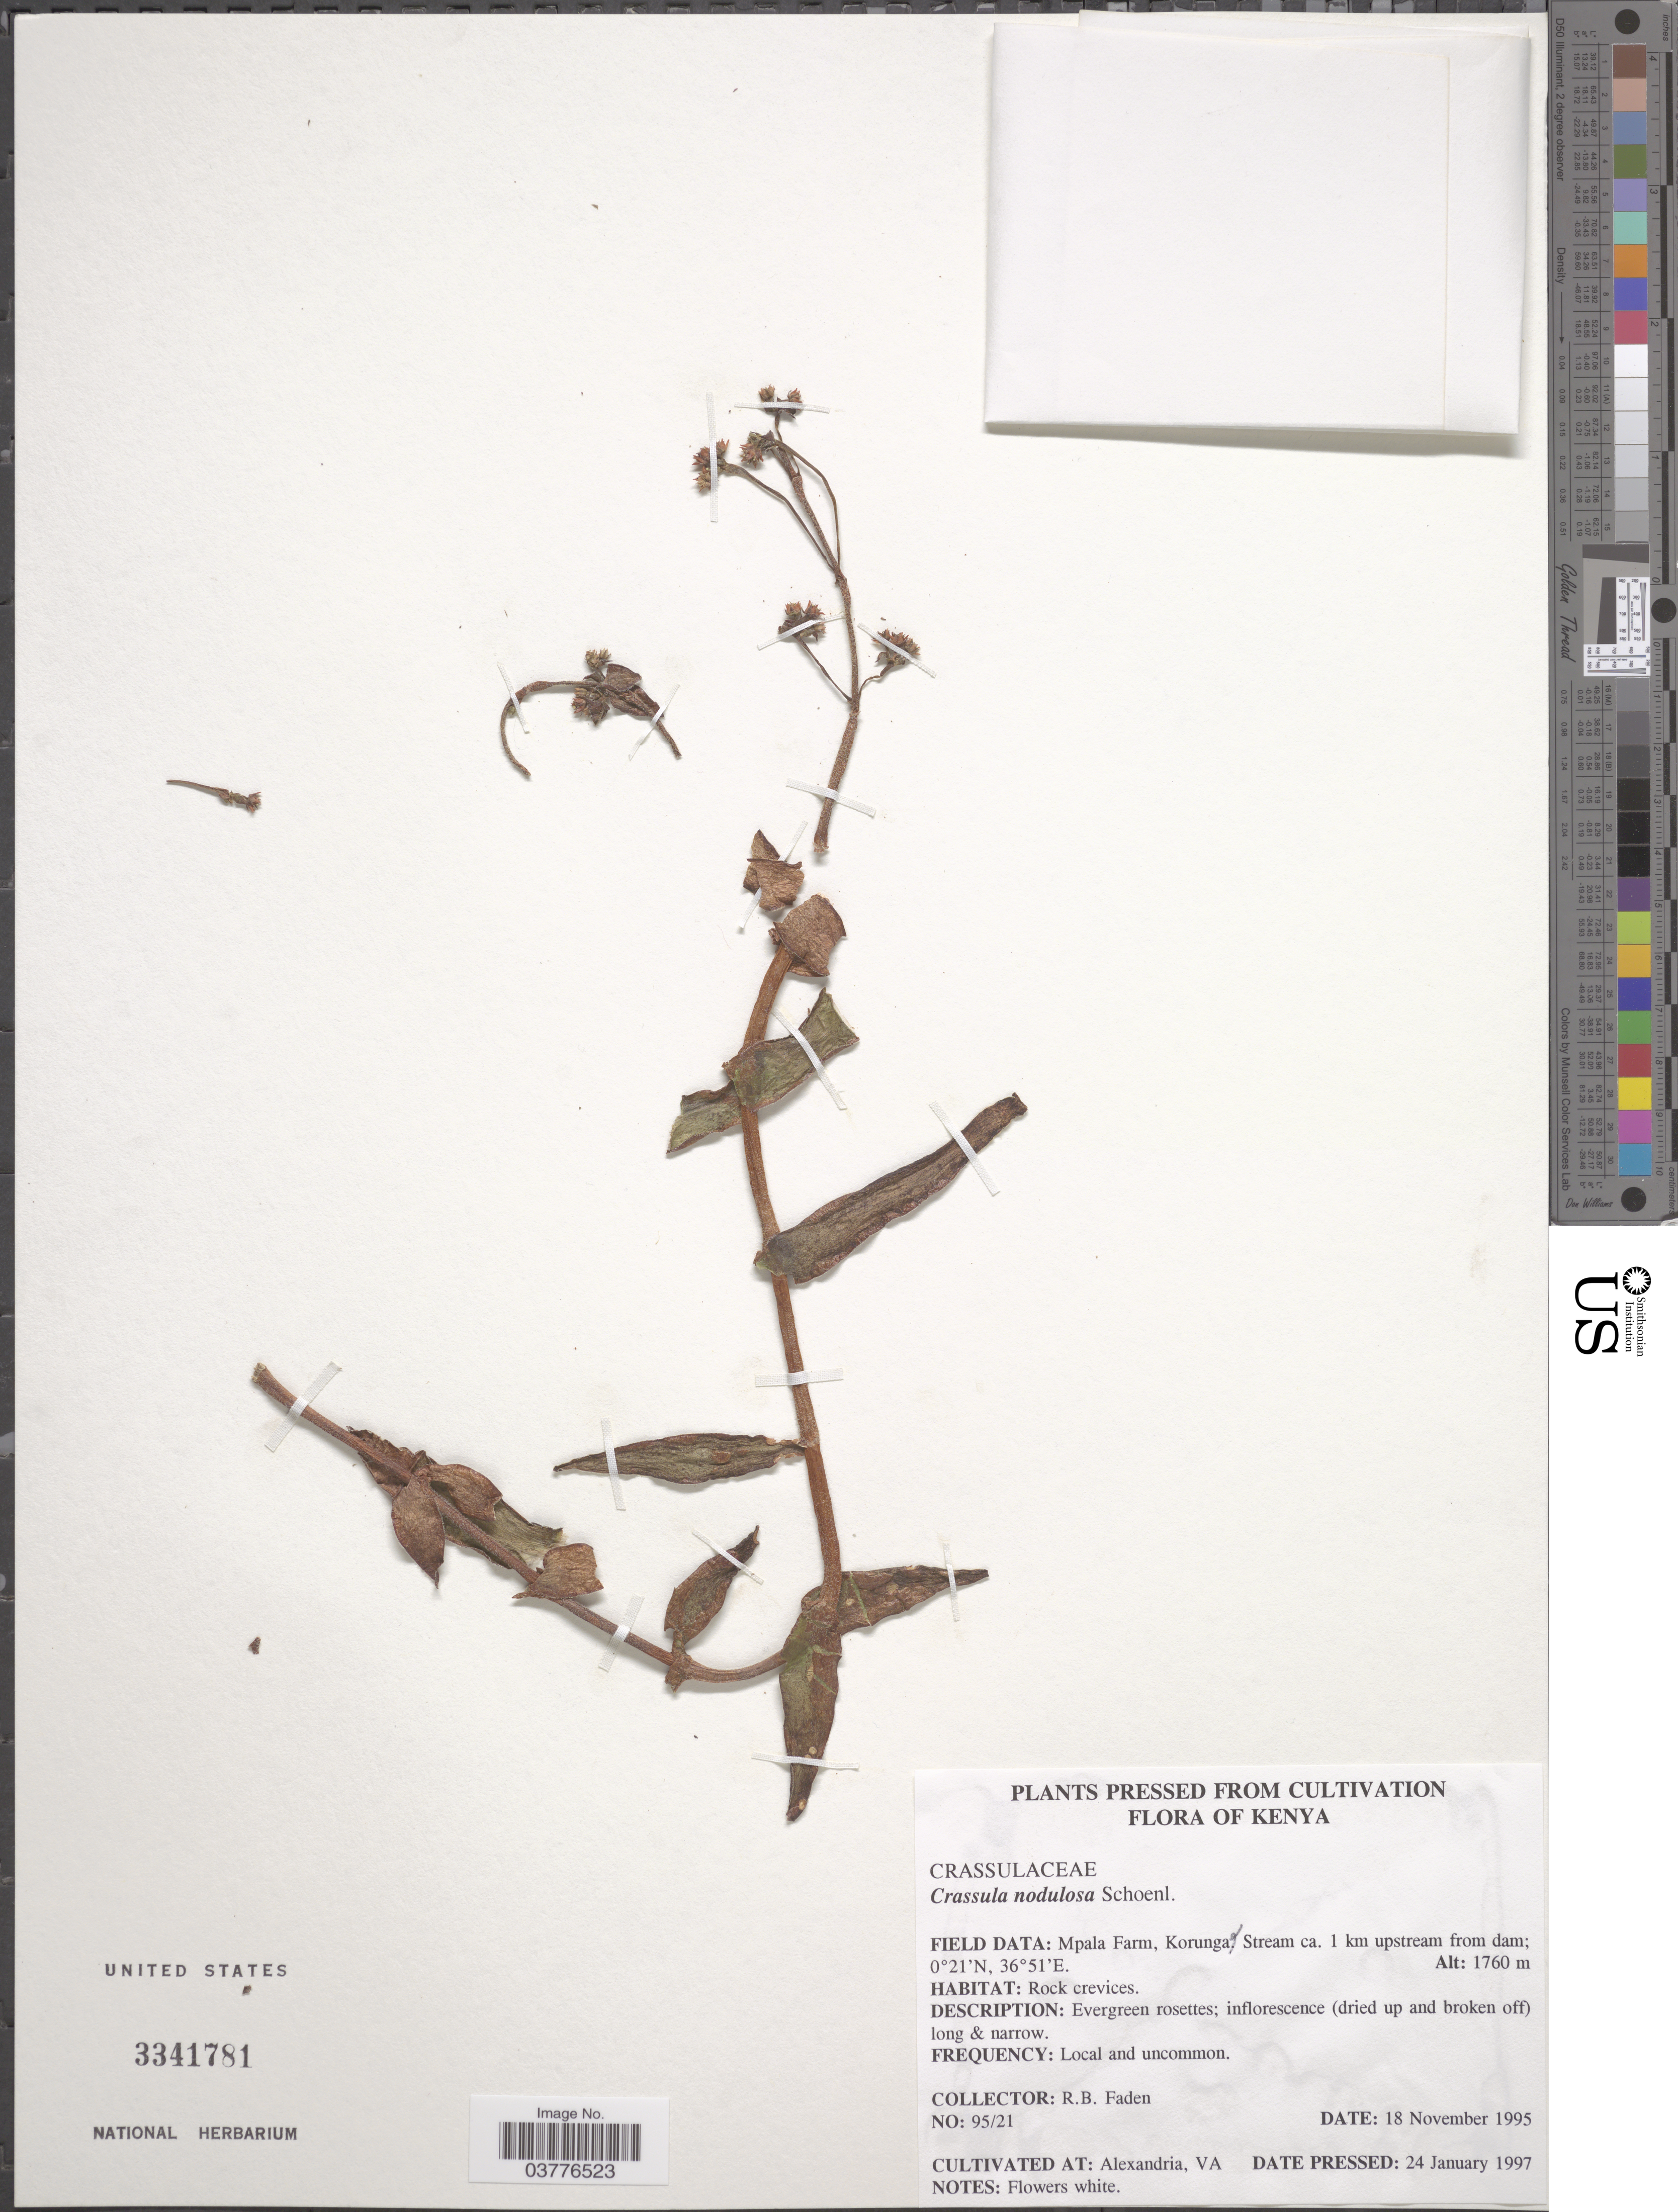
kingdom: Plantae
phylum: Tracheophyta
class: Magnoliopsida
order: Saxifragales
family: Crassulaceae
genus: Crassula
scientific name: Crassula nodulosa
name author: Schönland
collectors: R. B. Faden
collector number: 95/21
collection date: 1997-01-24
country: Kenya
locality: Alexandria, VA.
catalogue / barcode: US 3341781